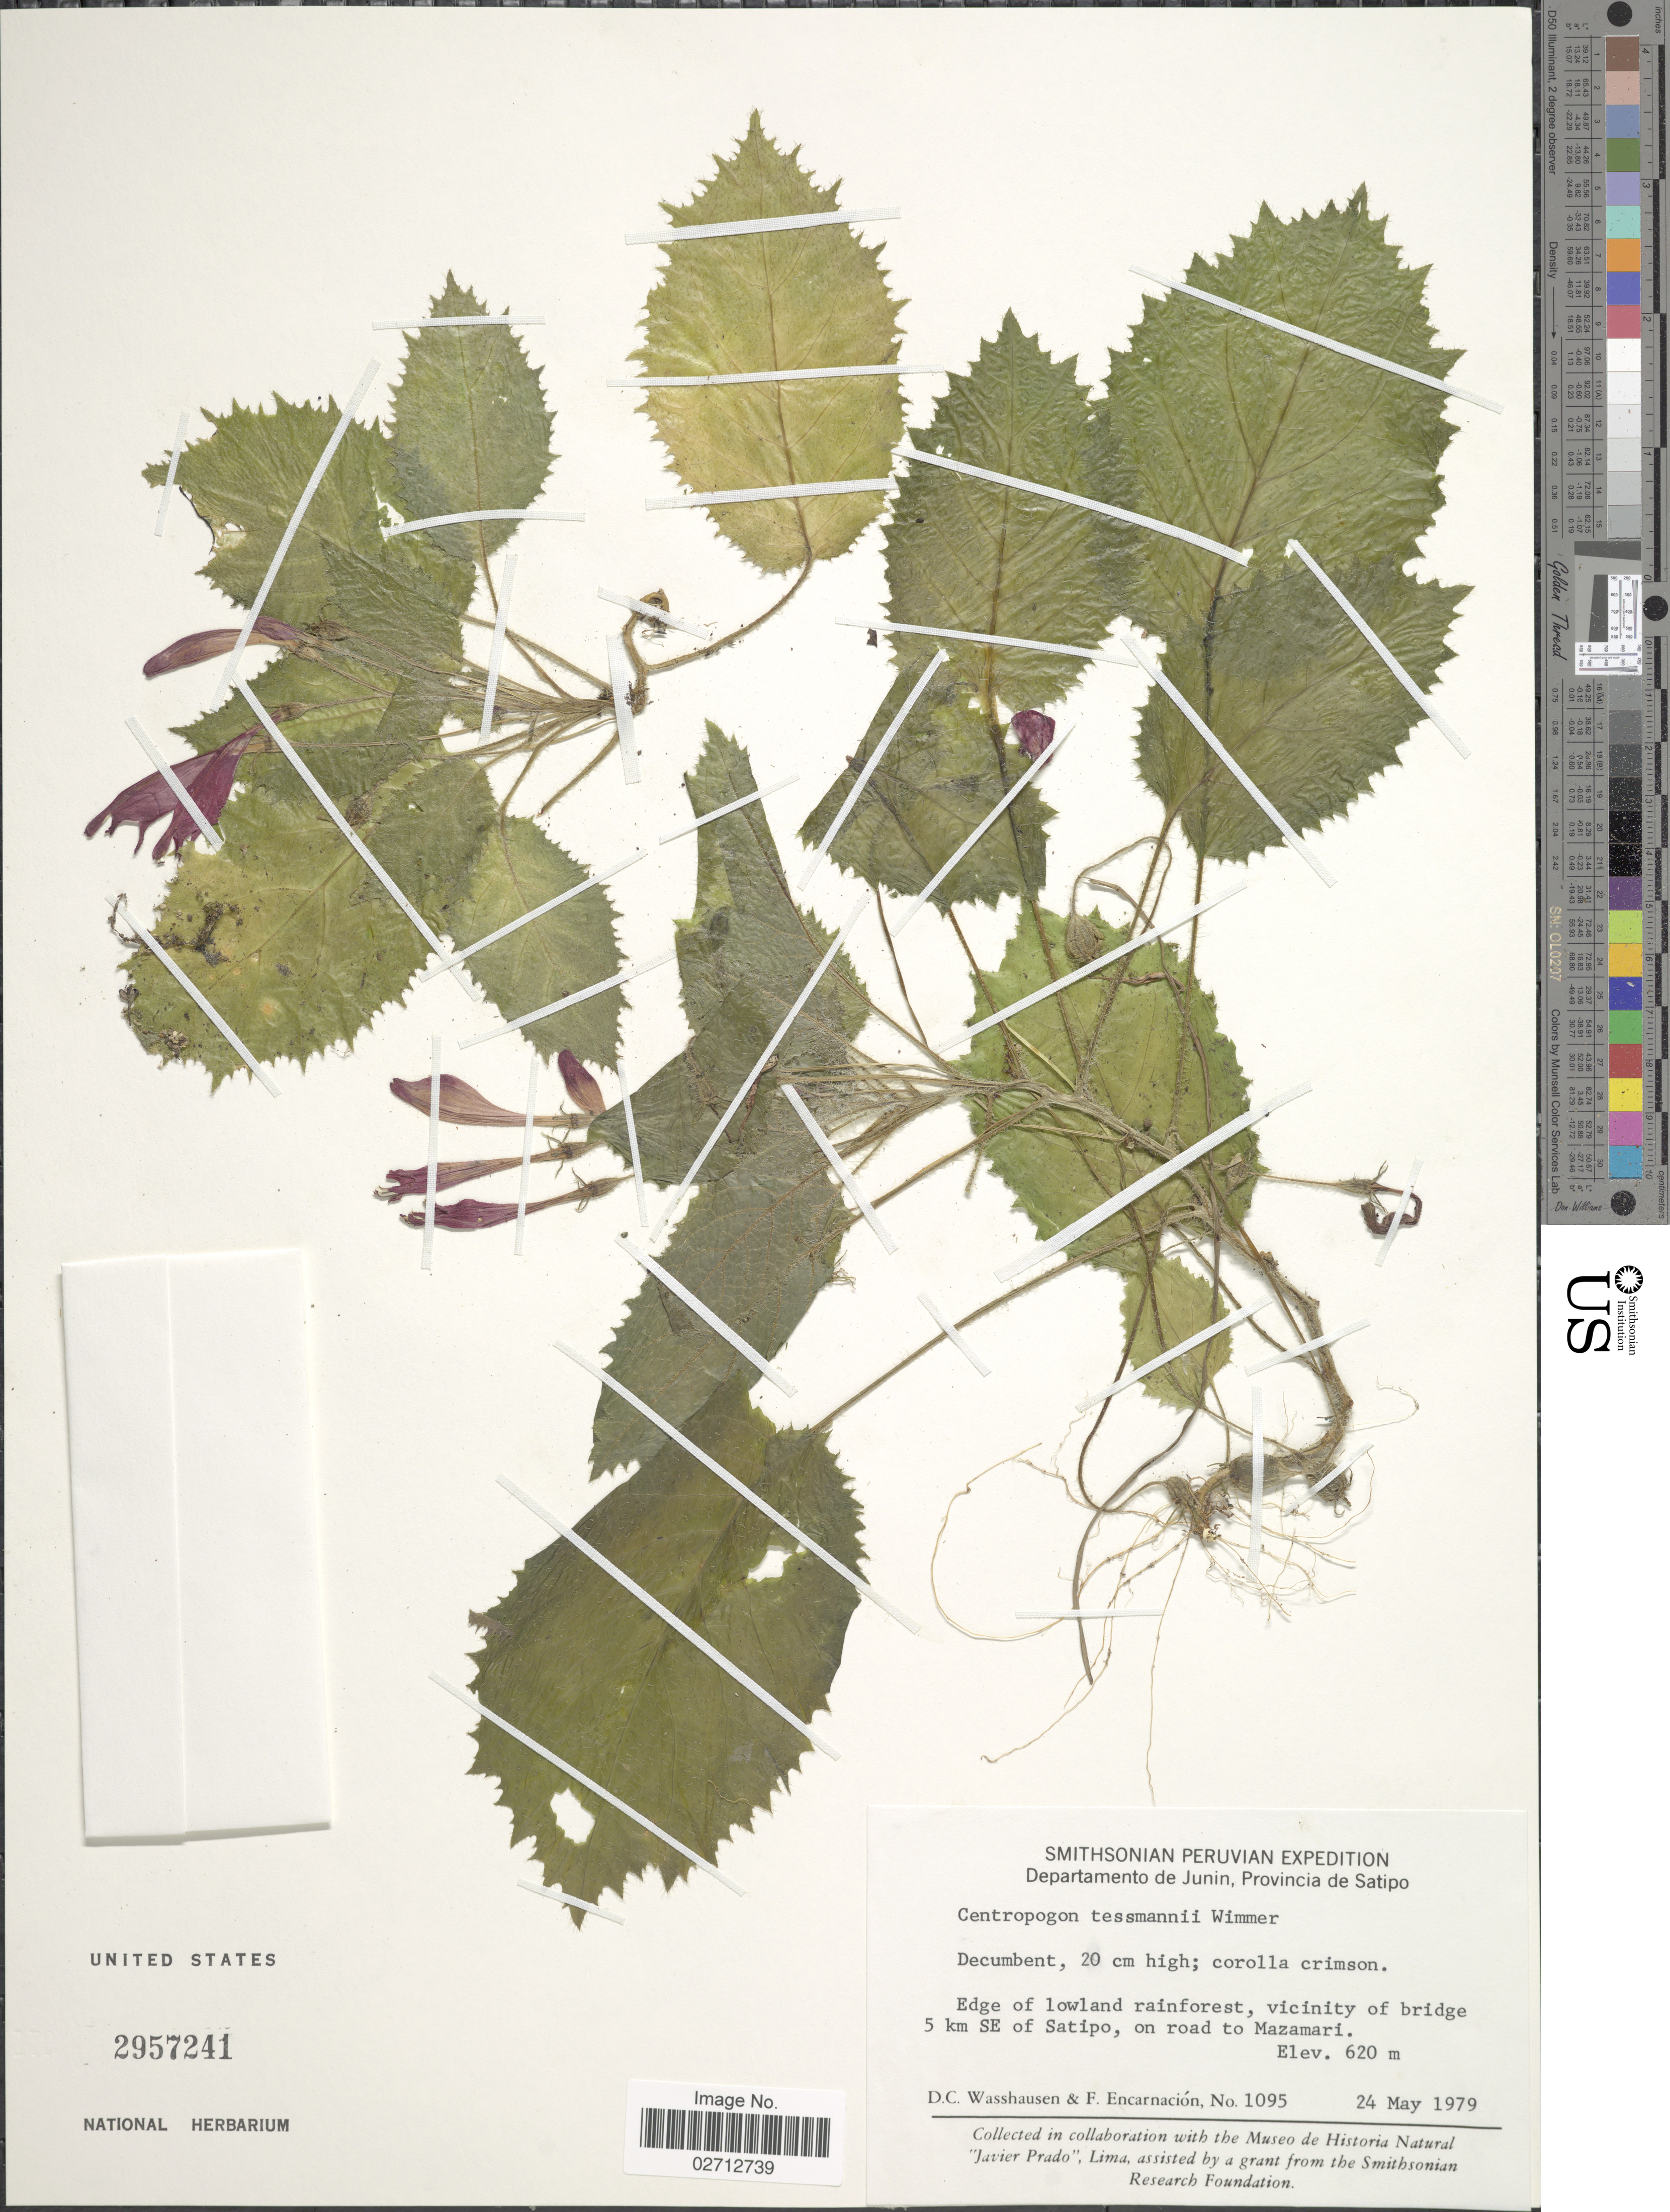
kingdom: Plantae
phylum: Tracheophyta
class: Magnoliopsida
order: Asterales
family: Campanulaceae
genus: Centropogon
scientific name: Centropogon tessmannii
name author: E. Wimm.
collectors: D. C. Wasshausen & F. Encarnación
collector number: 1095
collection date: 1979-05-24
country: Peru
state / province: Junín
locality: Provincia de Satipo. vicinity of bridge 5 km SE of Satipo, on road to Mazamari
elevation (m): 620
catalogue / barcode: US 2957241